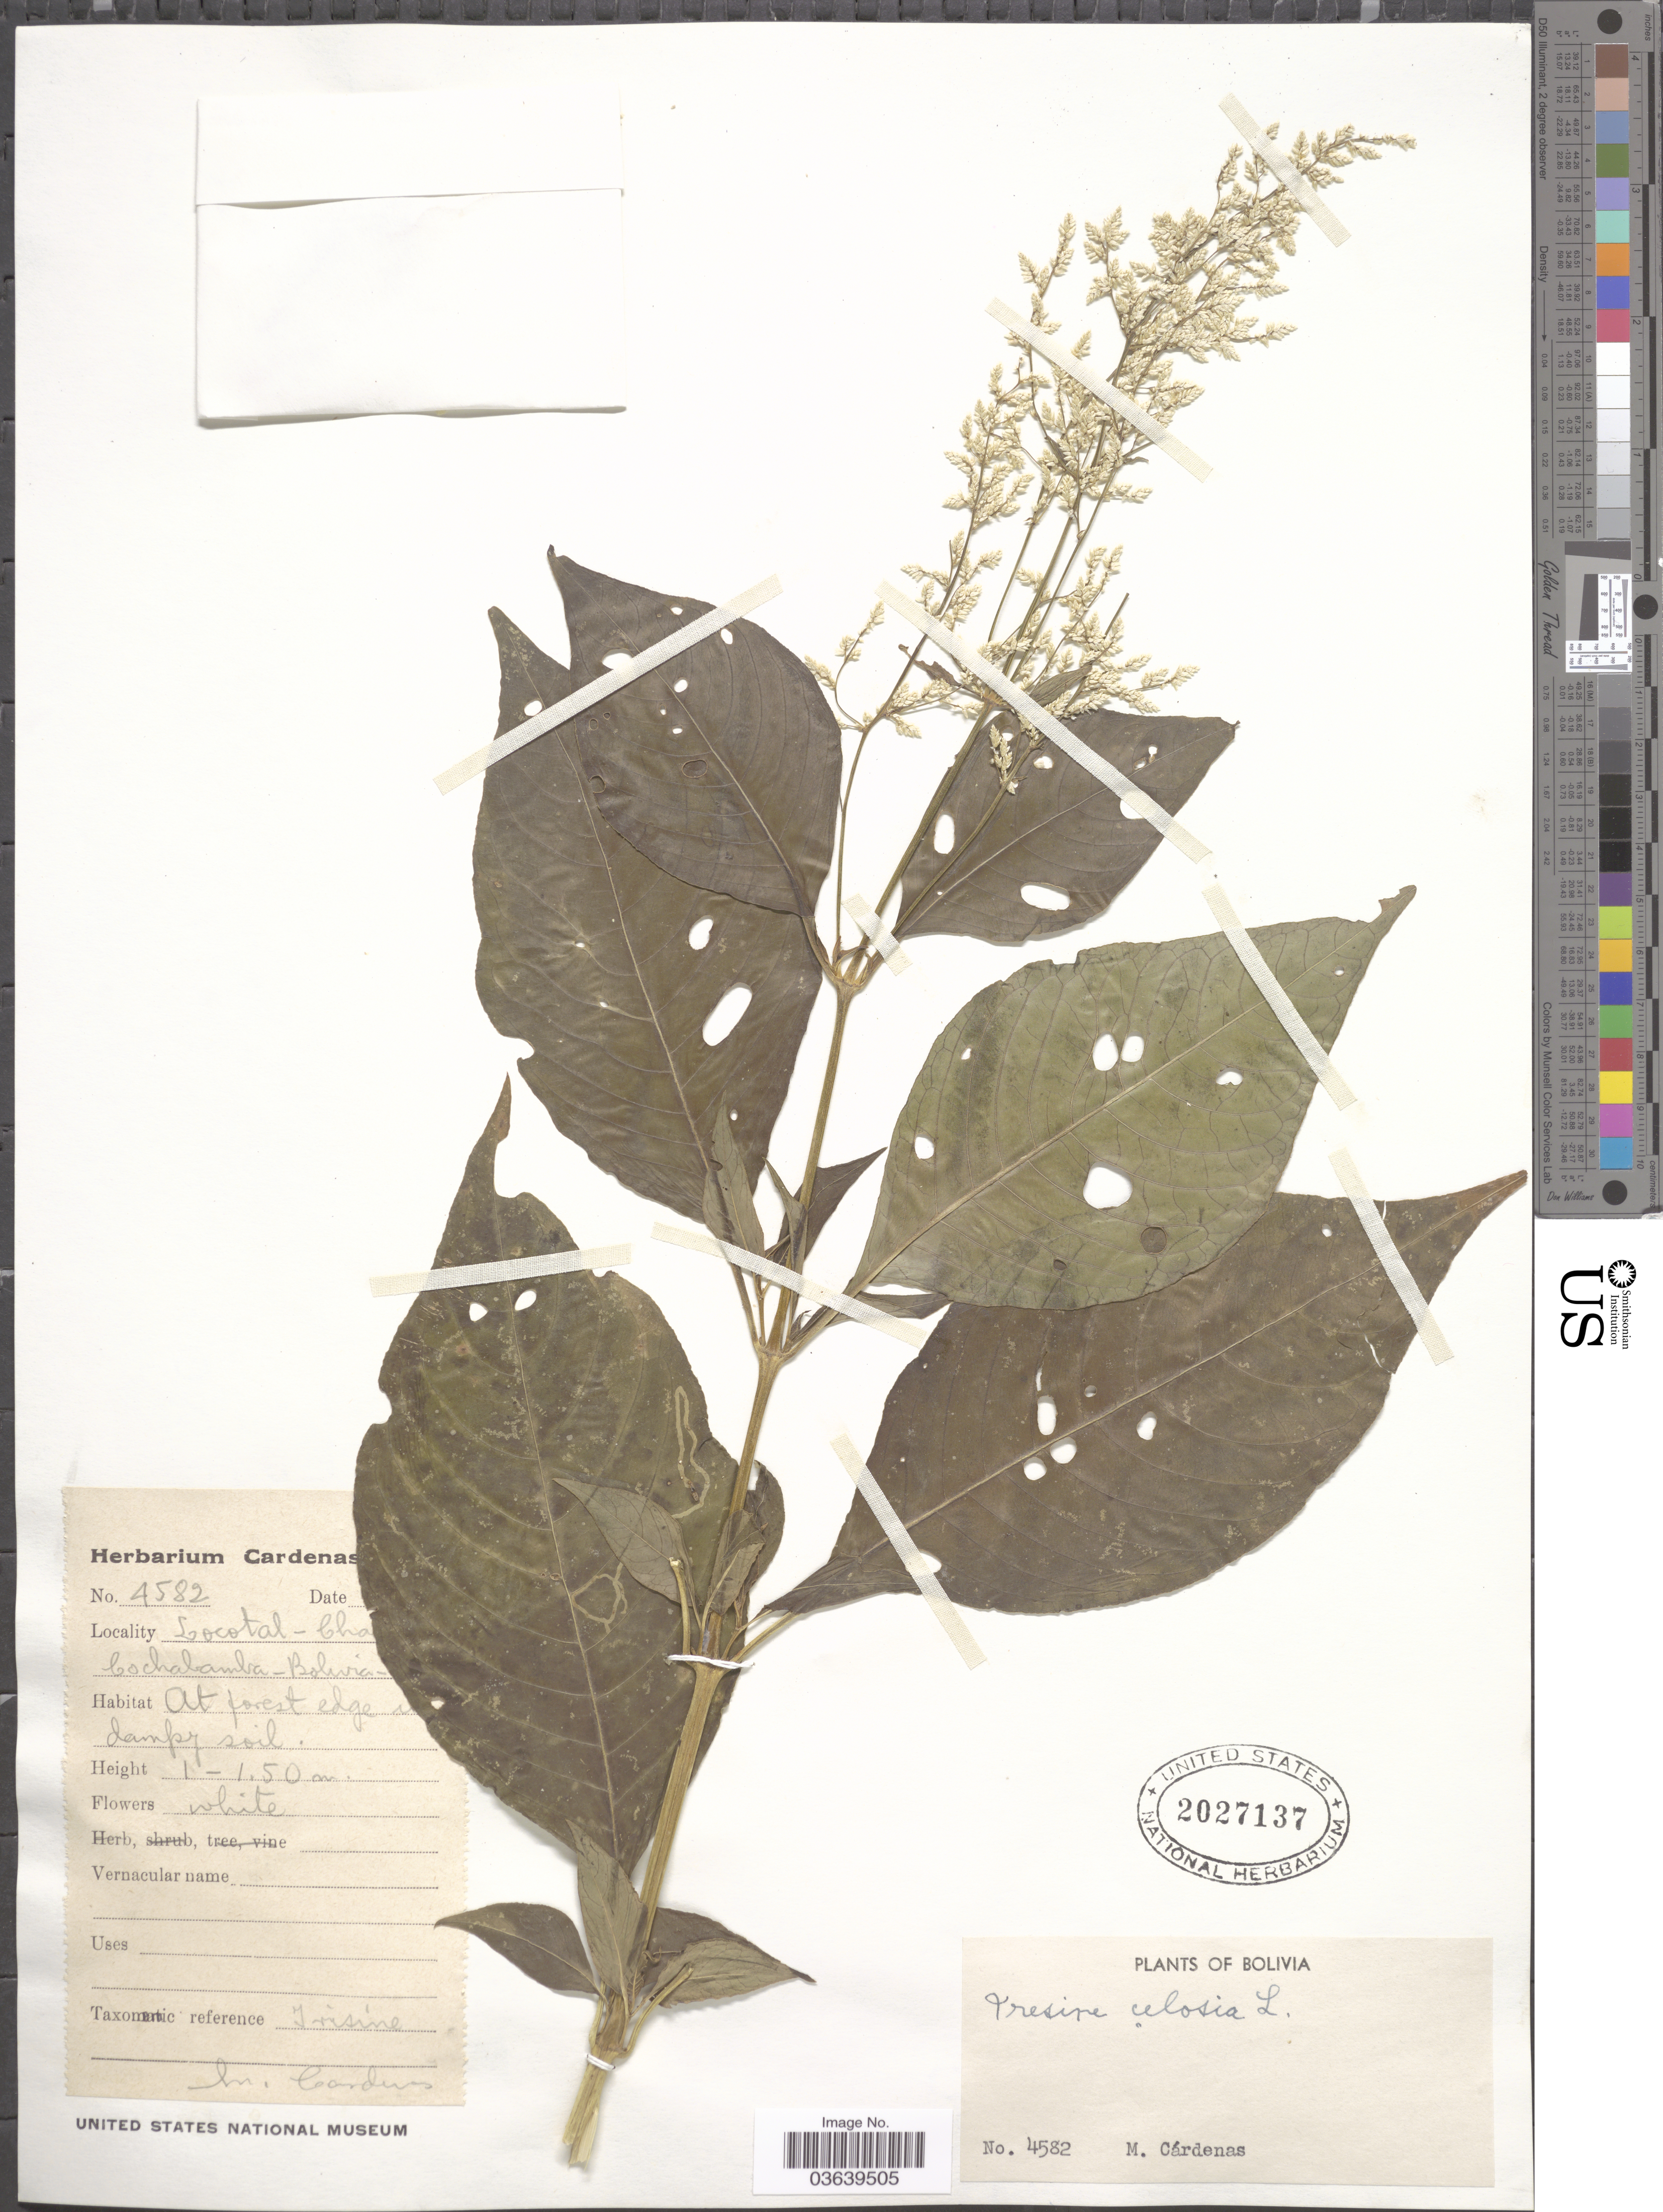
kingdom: Plantae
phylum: Tracheophyta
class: Magnoliopsida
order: Caryophyllales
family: Amaranthaceae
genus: Iresine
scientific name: Iresine celosia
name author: L.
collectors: M. Cárdenas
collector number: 4582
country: Bolivia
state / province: Cochabamba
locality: Locotal - Cha [illegible text].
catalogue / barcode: US 2027137